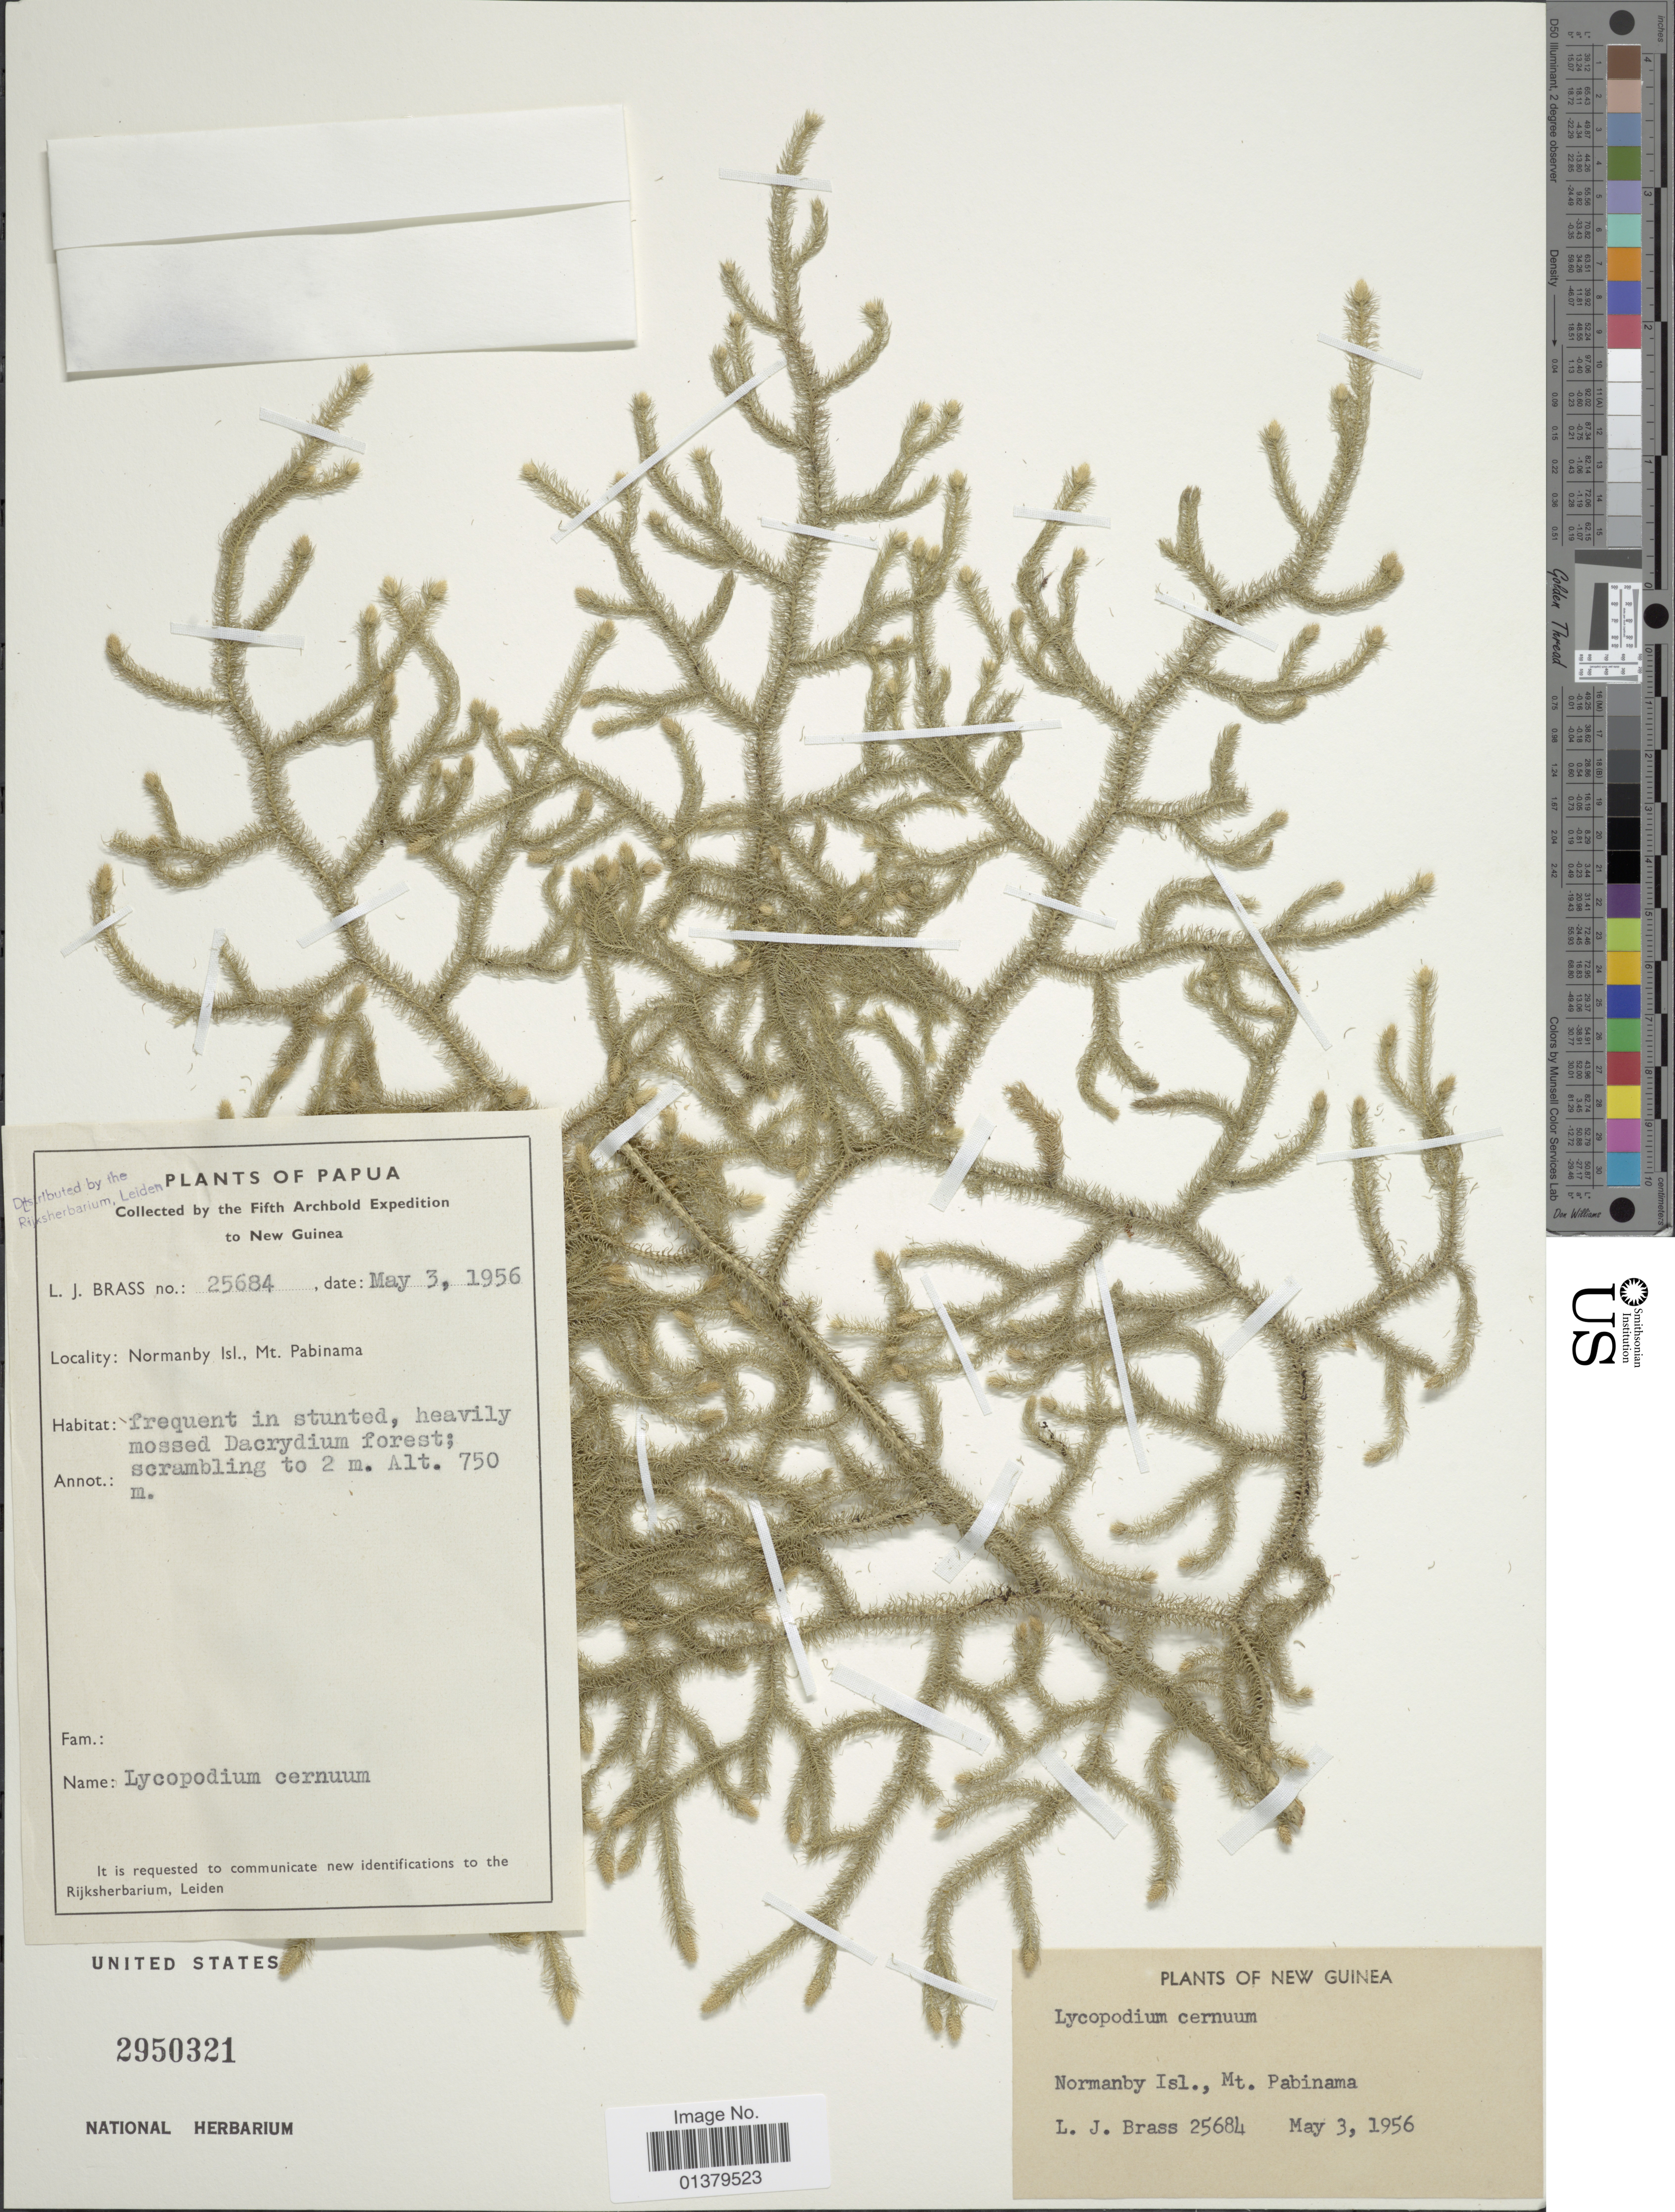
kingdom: Plantae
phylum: Tracheophyta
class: Lycopodiopsida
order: Lycopodiales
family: Lycopodiaceae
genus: Palhinhaea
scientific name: Palhinhaea cernua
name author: (L.) Vasc. & Franco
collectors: L. J. Brass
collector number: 25684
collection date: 1956-05-03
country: Papua New Guinea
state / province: Milne Bay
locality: Normanby Isl., Mt Pabinama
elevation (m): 750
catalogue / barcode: US 2950321